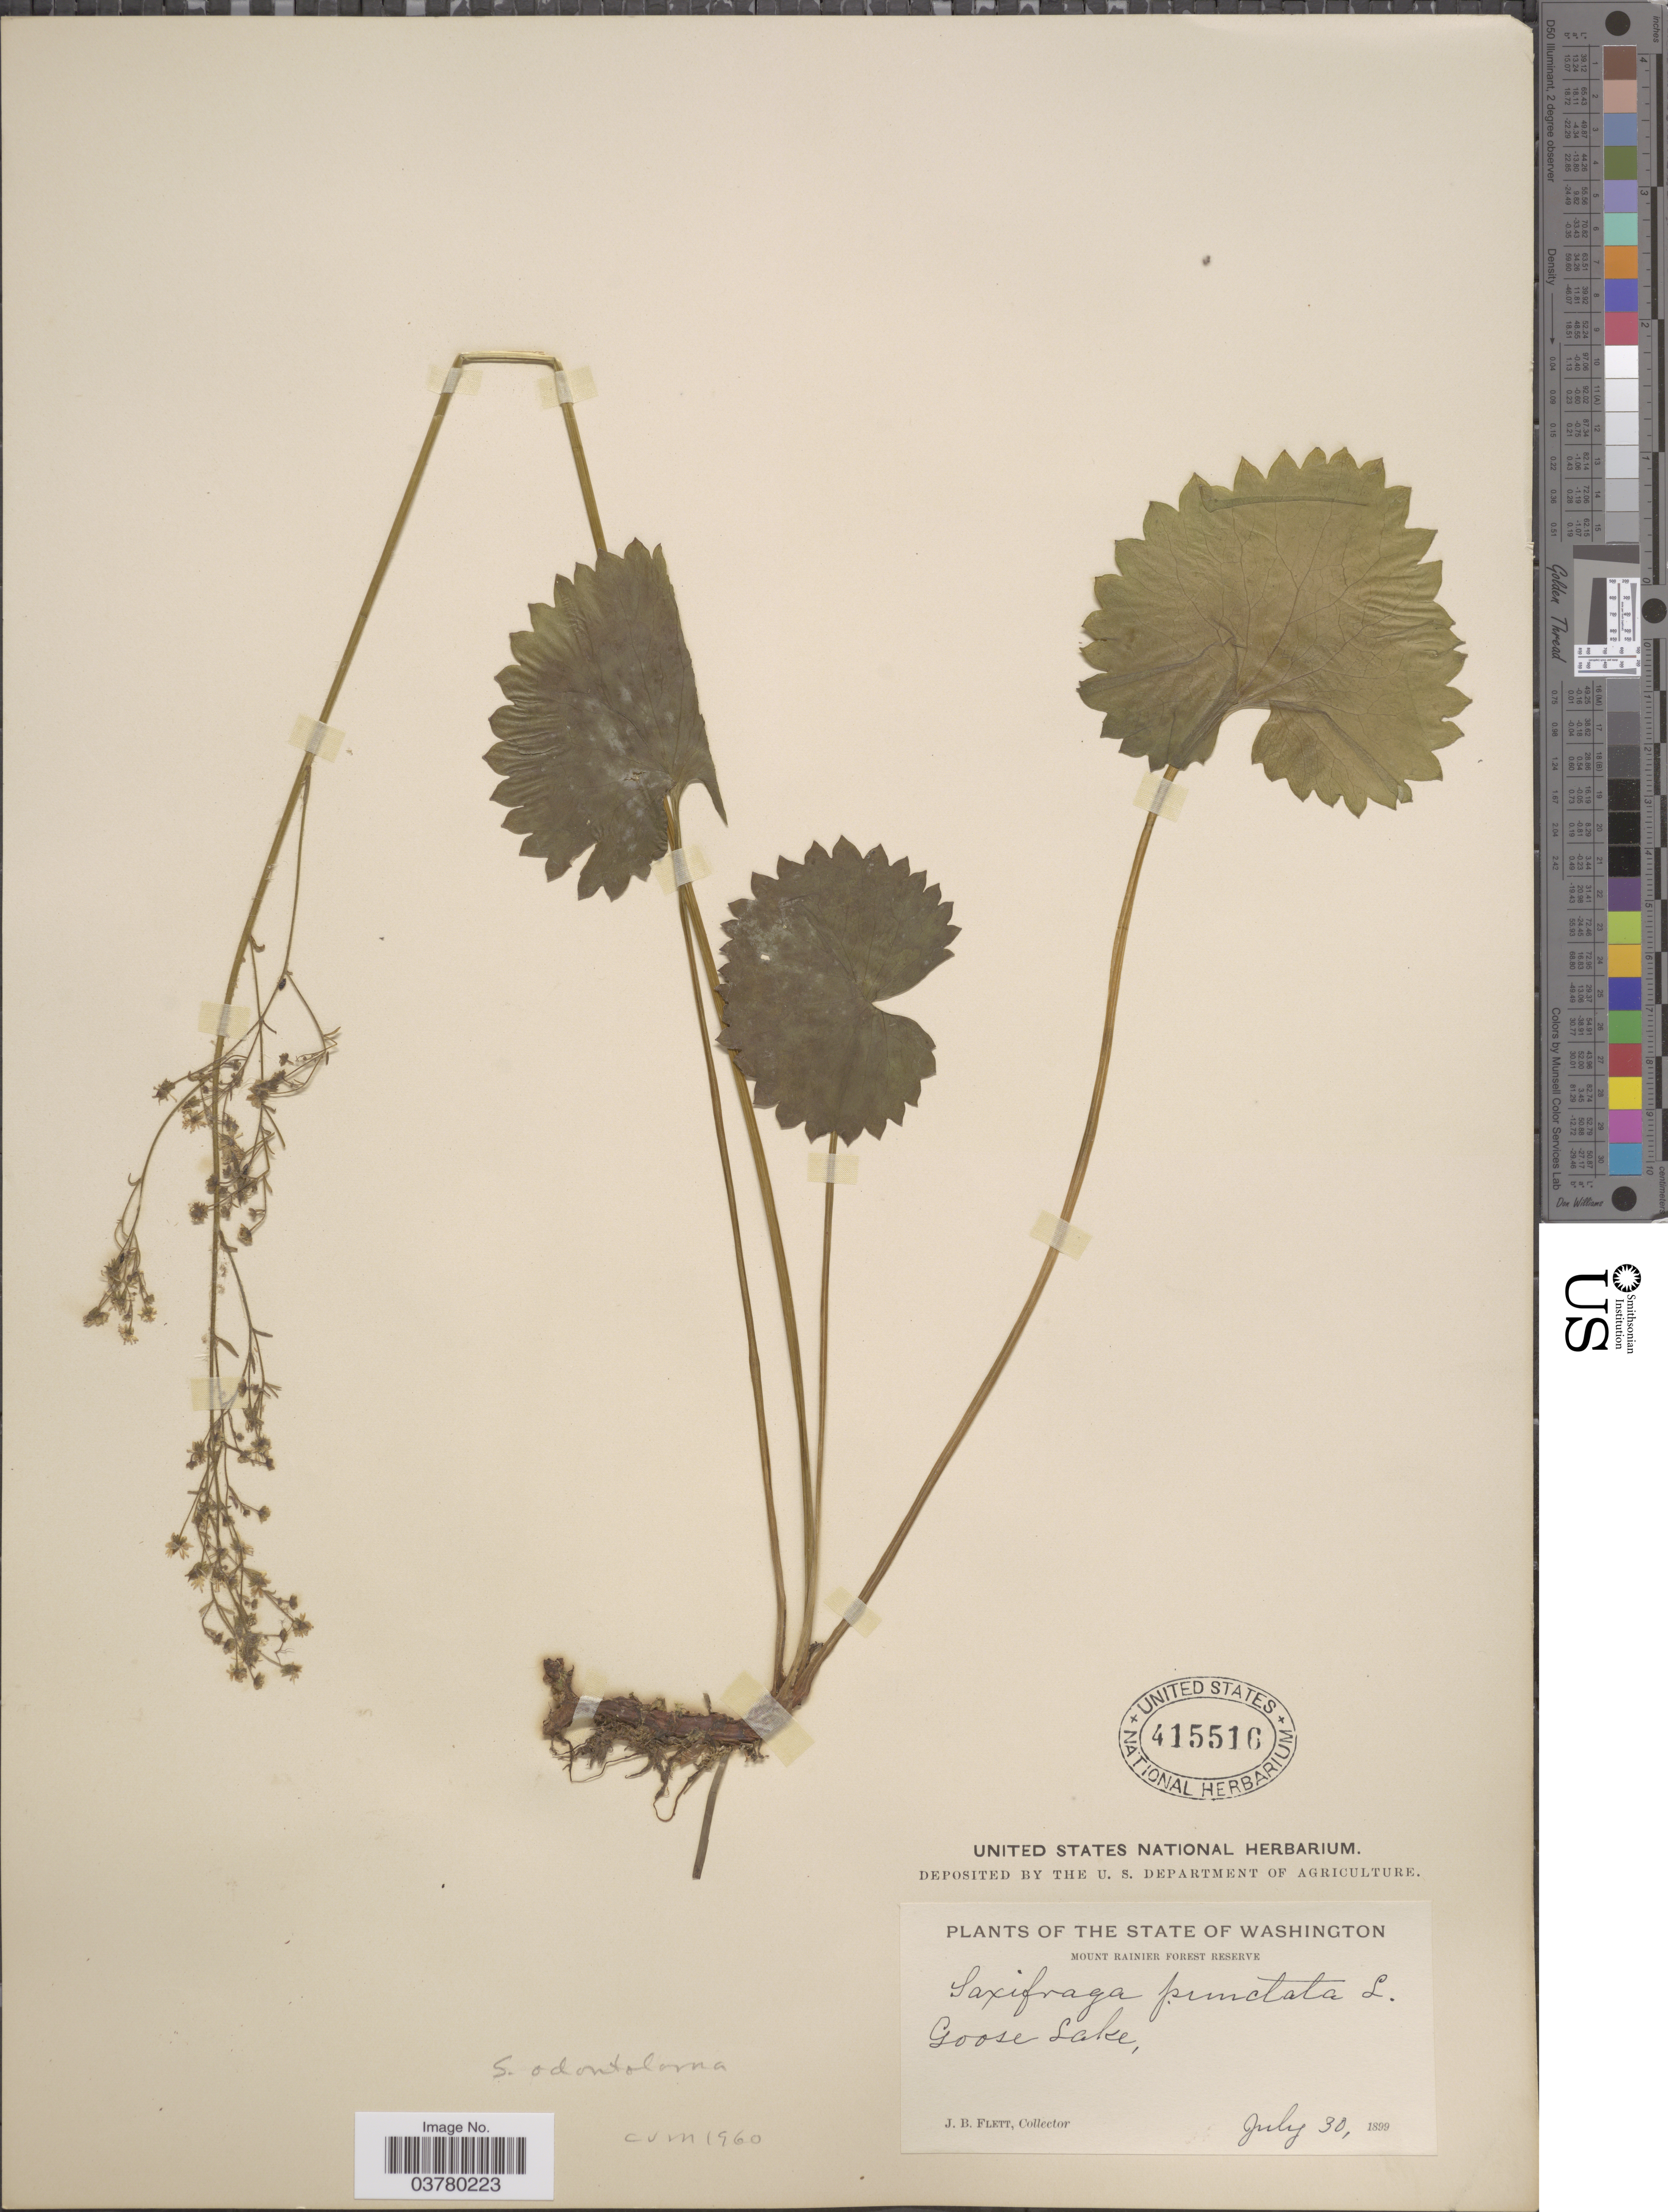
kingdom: Plantae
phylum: Tracheophyta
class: Magnoliopsida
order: Saxifragales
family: Saxifragaceae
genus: Micranthes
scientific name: Micranthes odontoloma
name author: (Piper) A. Heller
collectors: J. Flett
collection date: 1899-07-30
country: United States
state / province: Washington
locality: Mount Rainier Forest Reserve. Goose Lake.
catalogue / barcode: US 415516